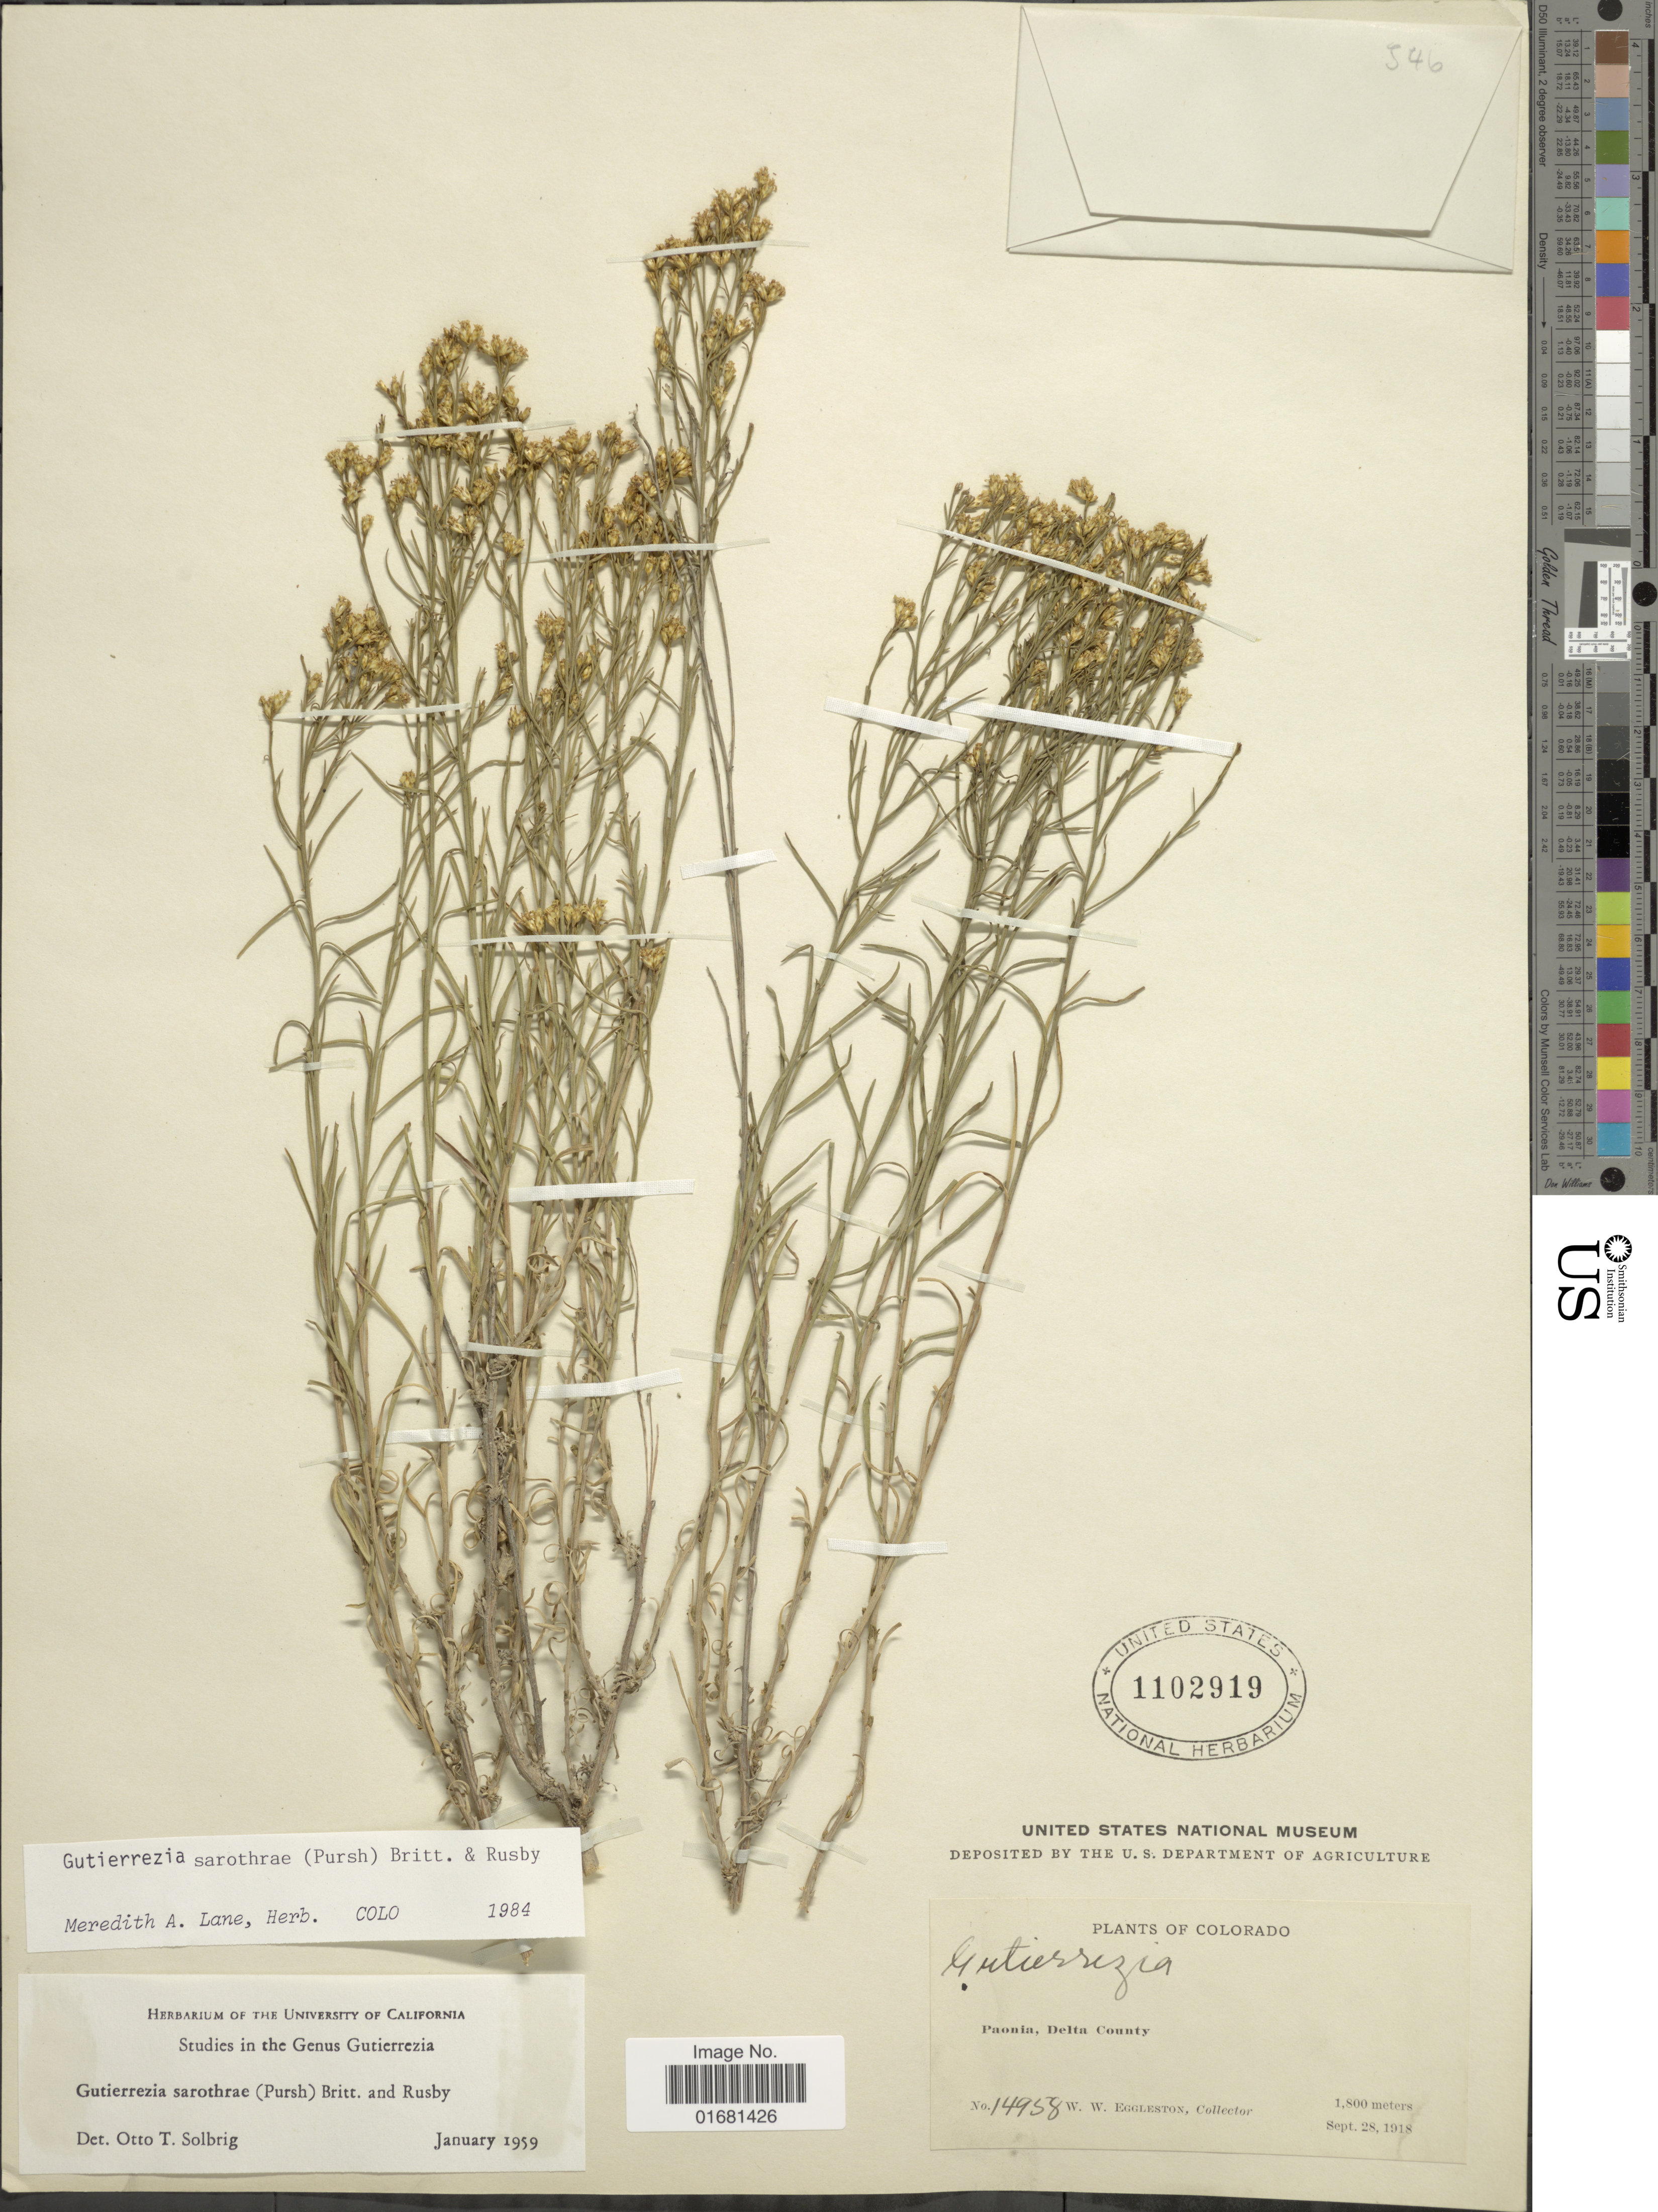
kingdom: Plantae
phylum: Tracheophyta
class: Magnoliopsida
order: Asterales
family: Asteraceae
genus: Gutierrezia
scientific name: Gutierrezia sarothrae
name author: (Pursh) Britton & Rusby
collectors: W. W. Eggleston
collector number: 14958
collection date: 1918-09-28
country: United States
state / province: Colorado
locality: Colorado. Paonia, Delta County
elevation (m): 1800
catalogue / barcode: US 1102919